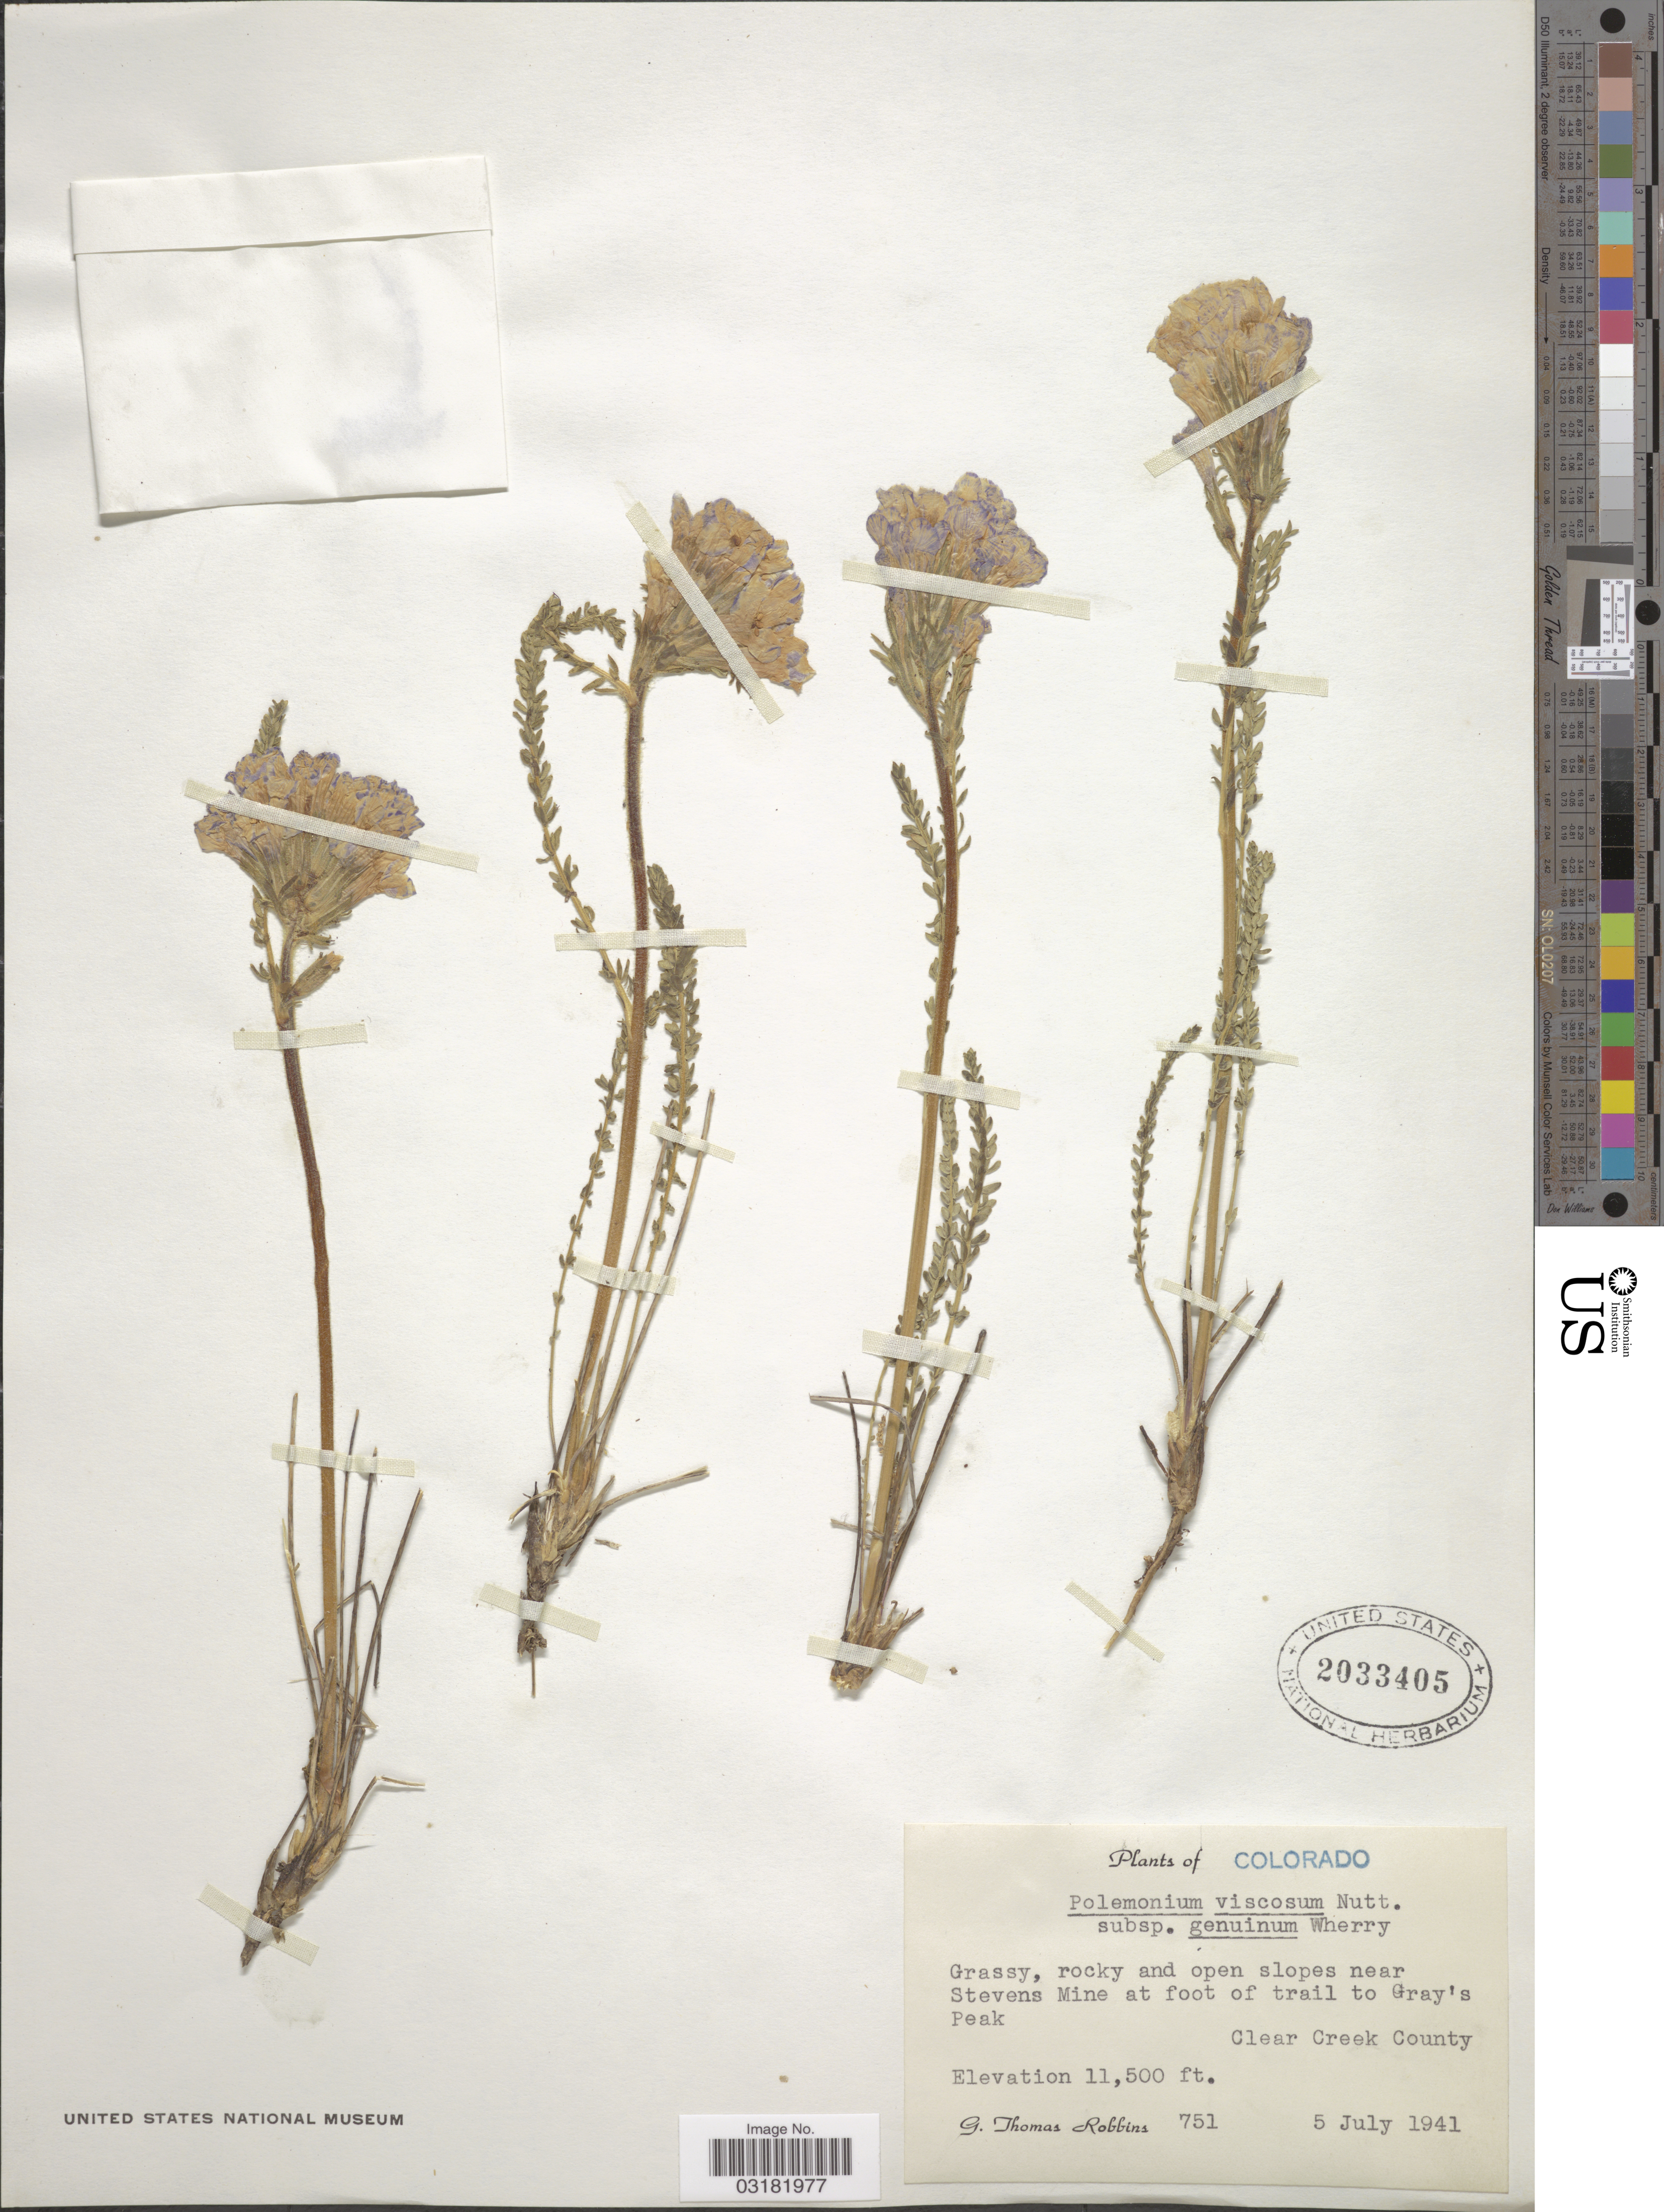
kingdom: Plantae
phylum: Tracheophyta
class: Magnoliopsida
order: Ericales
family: Polemoniaceae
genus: Polemonium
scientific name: Polemonium viscosum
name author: Nutt.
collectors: G. T. Robbins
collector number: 751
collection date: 1941-07-05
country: United States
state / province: Colorado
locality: Grassy, rocky and open slopes near Stevens Mine at foot of trail to Gray's Peak, Clear Creek County.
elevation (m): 3505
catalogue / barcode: US 2033405